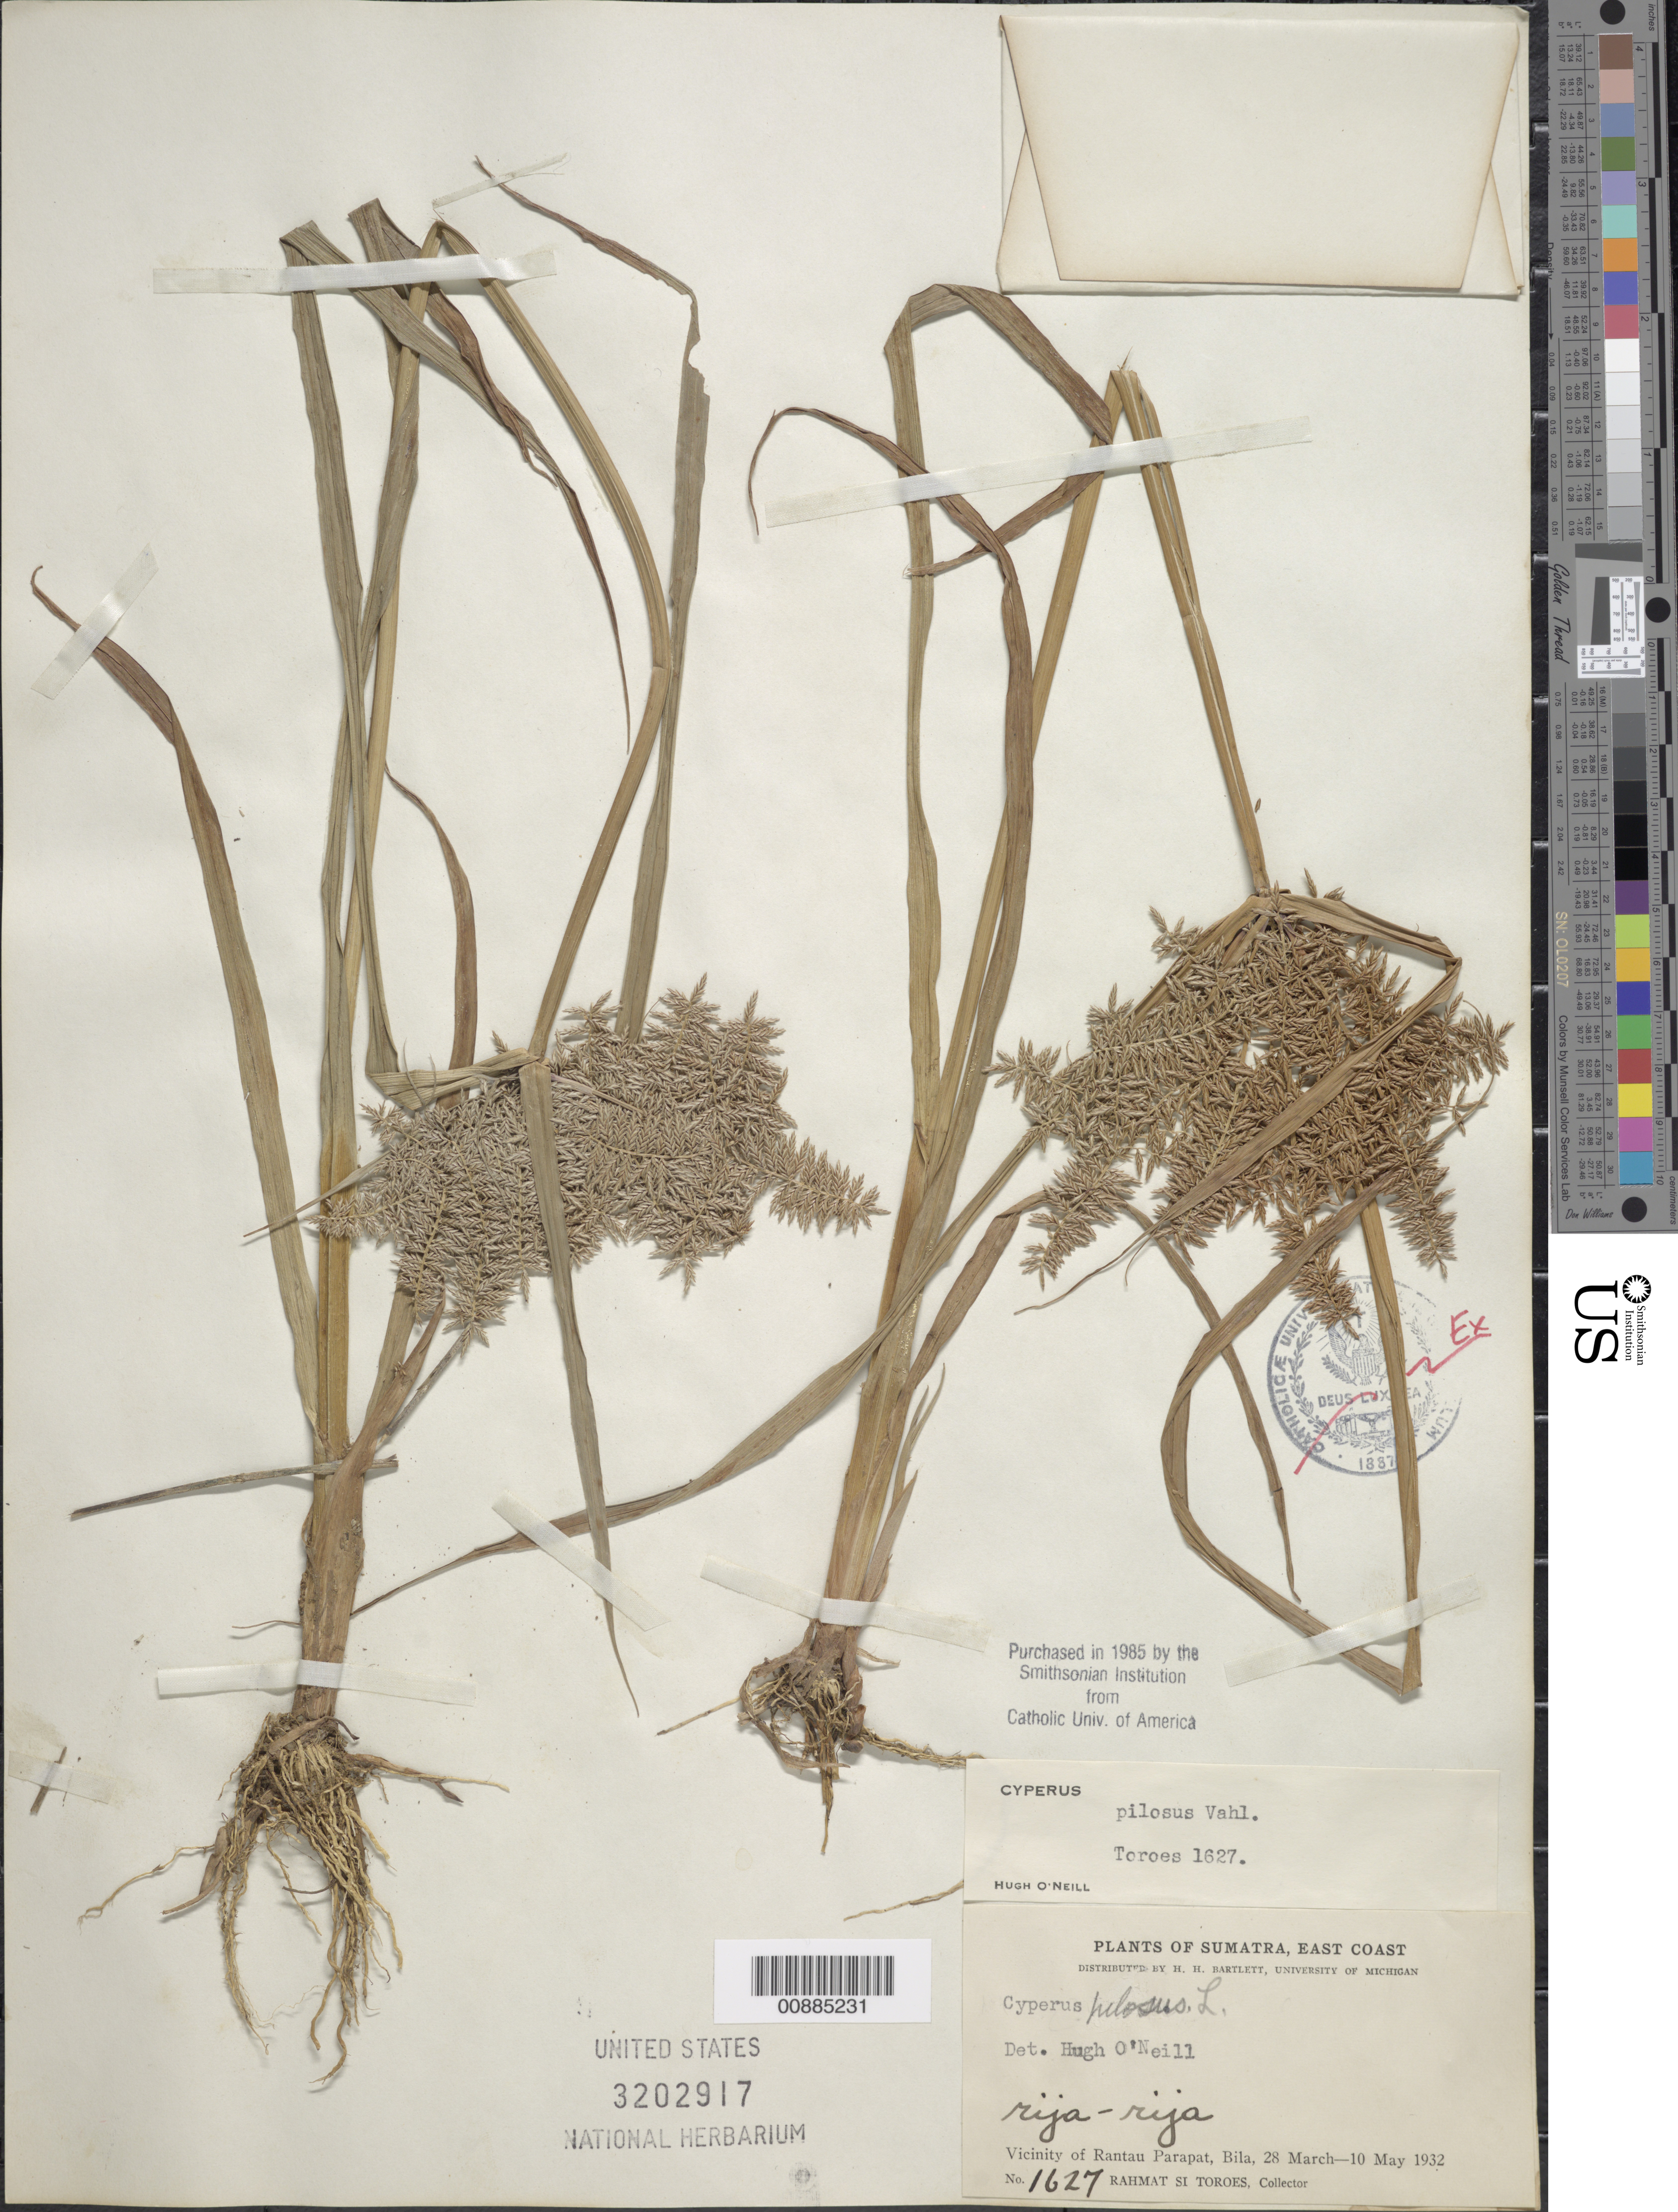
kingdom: Plantae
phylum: Tracheophyta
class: Liliopsida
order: Poales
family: Cyperaceae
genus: Cyperus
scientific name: Cyperus pilosus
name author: Vahl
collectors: Rahmat Si Boeea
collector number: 1627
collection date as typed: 28 Mar 1932 to 10 May 1932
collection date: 1932-03-28/1932-05-10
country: Indonesia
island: Sumatra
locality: Vicinity of Rantus Parapat, Bila.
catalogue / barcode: US 3202917